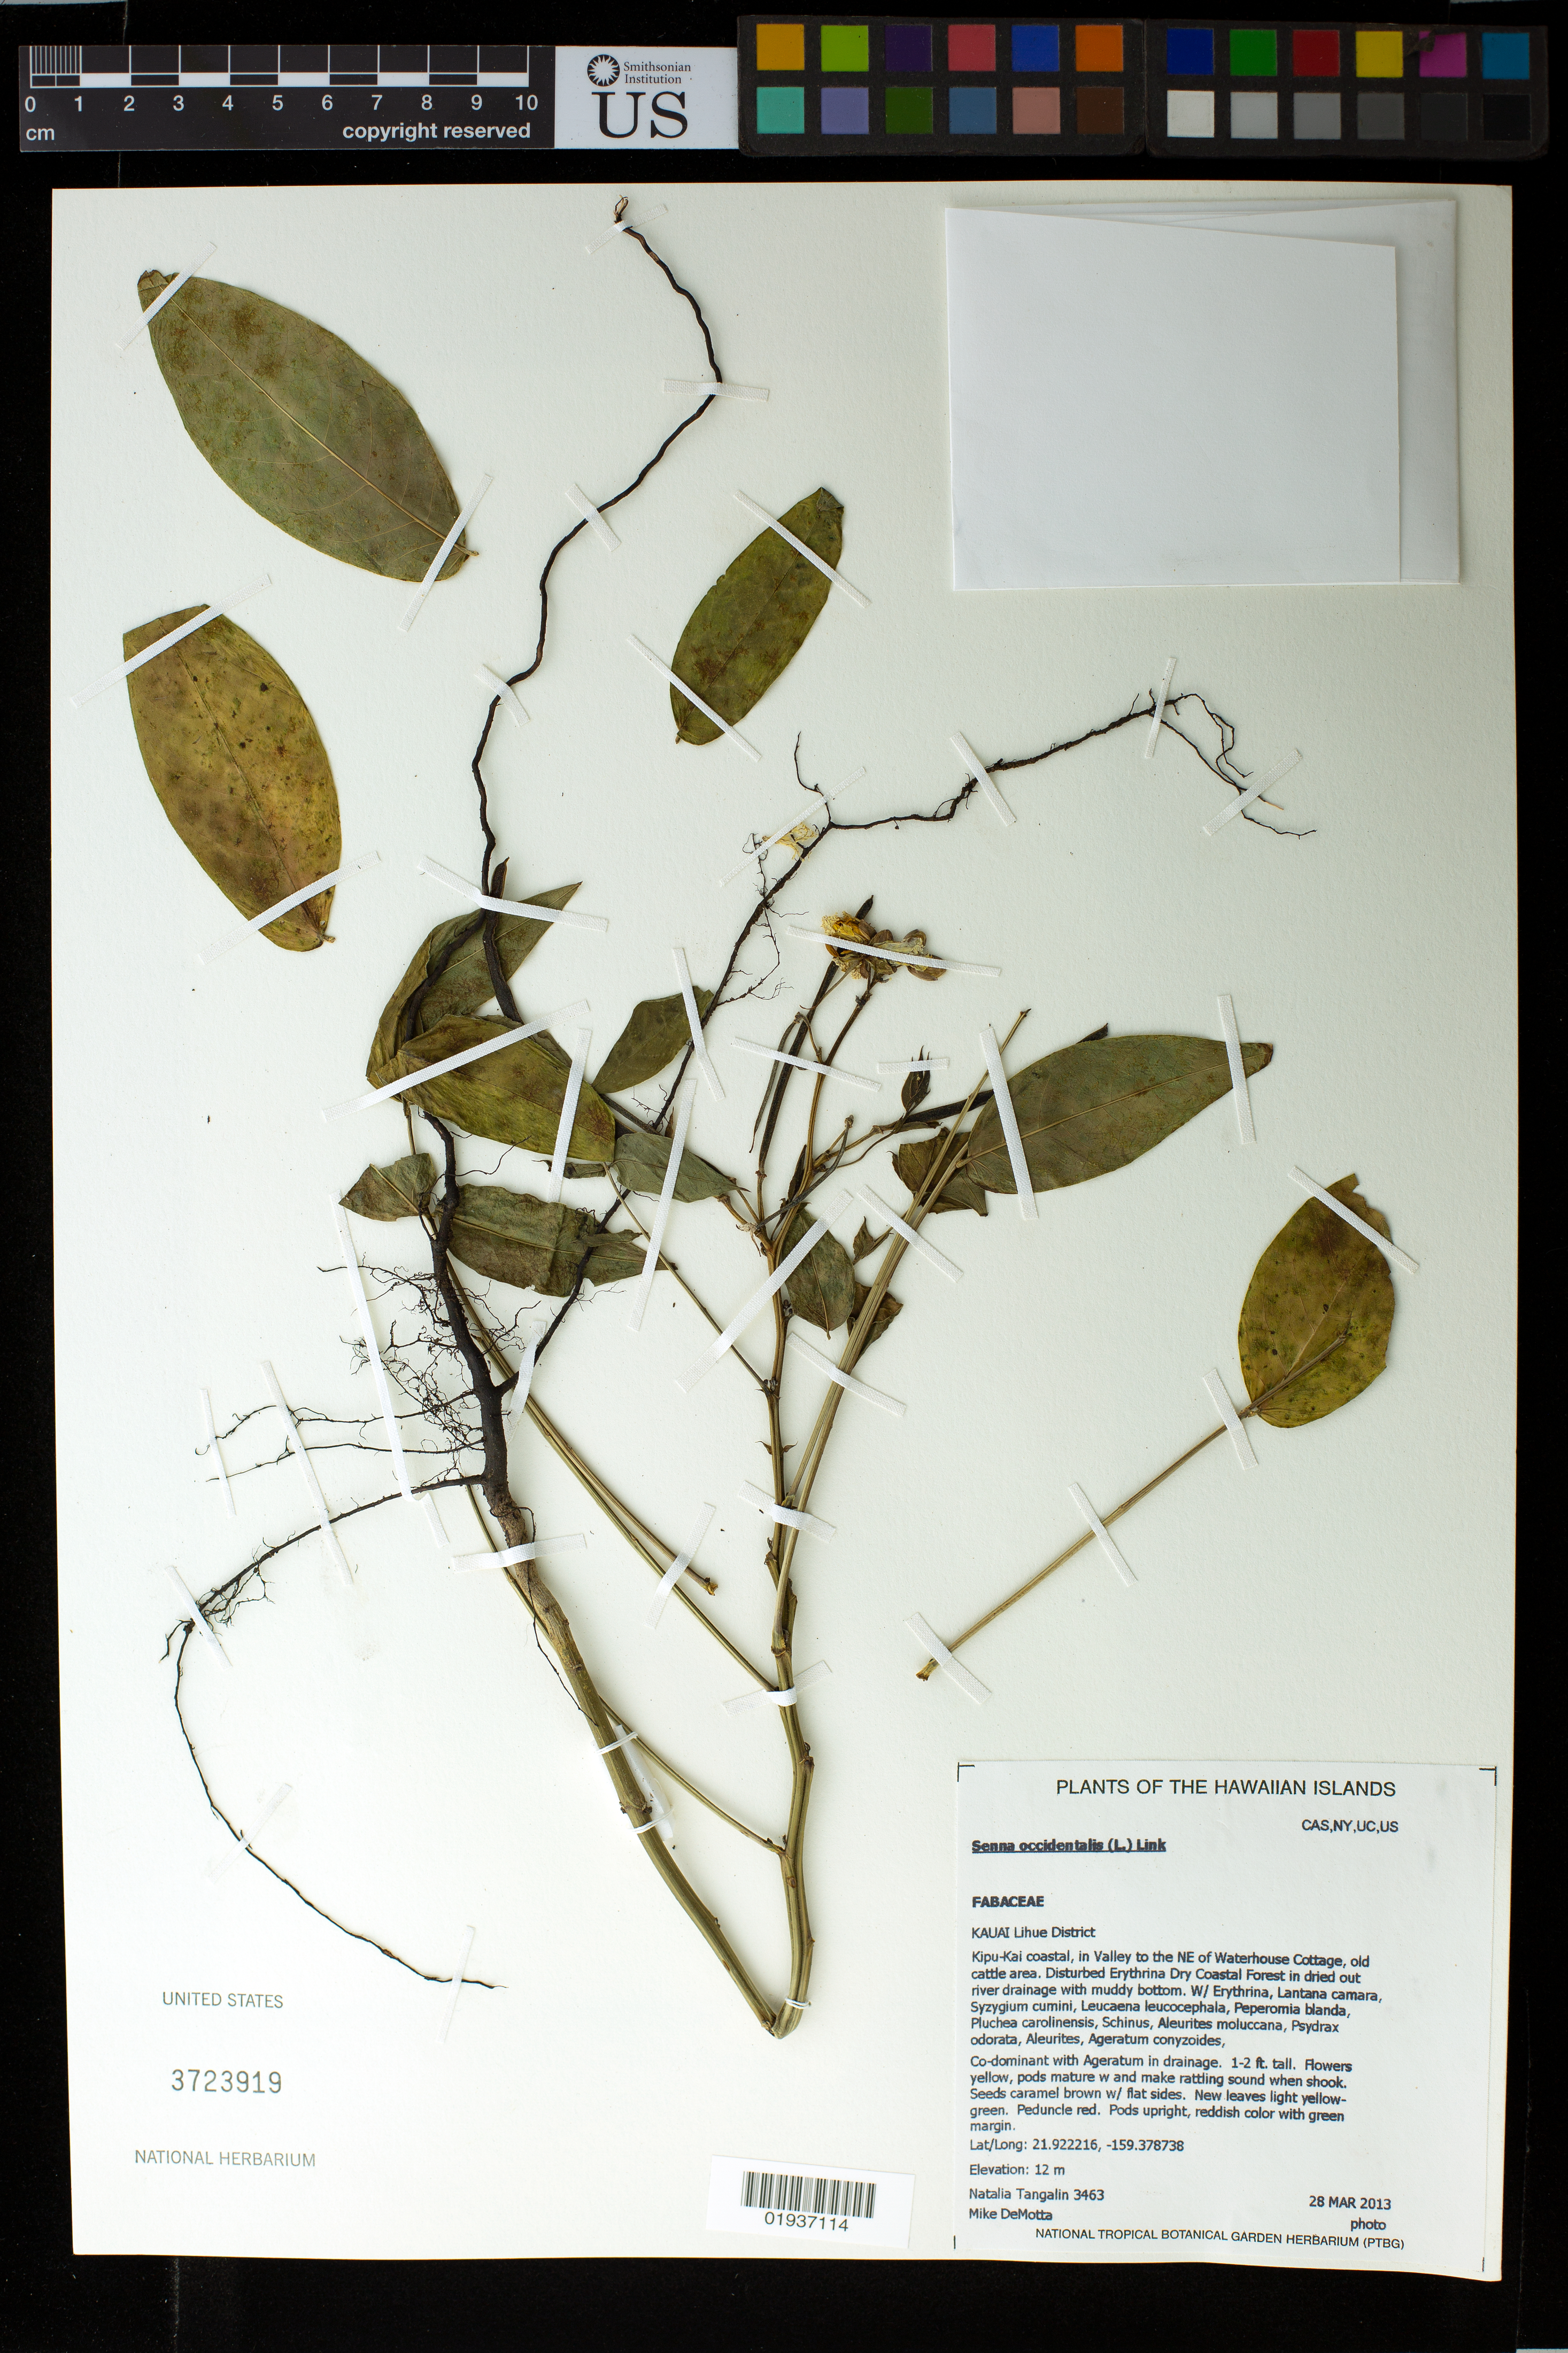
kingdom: Plantae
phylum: Tracheophyta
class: Magnoliopsida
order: Fabales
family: Fabaceae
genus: Senna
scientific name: Senna occidentalis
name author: (L.) Link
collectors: N. Tangalin & M. DeMotta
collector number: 3463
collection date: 2013-03-28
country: United States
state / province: Hawaii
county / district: Kauai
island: Kaua'i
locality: Lihue District, Kipu-Kai coastal, in Valley to the NE of Waterhouse Cottage, old cattle area.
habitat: Disturbed dry coastal forest in dried out river drainage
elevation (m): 12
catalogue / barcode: US 3723919